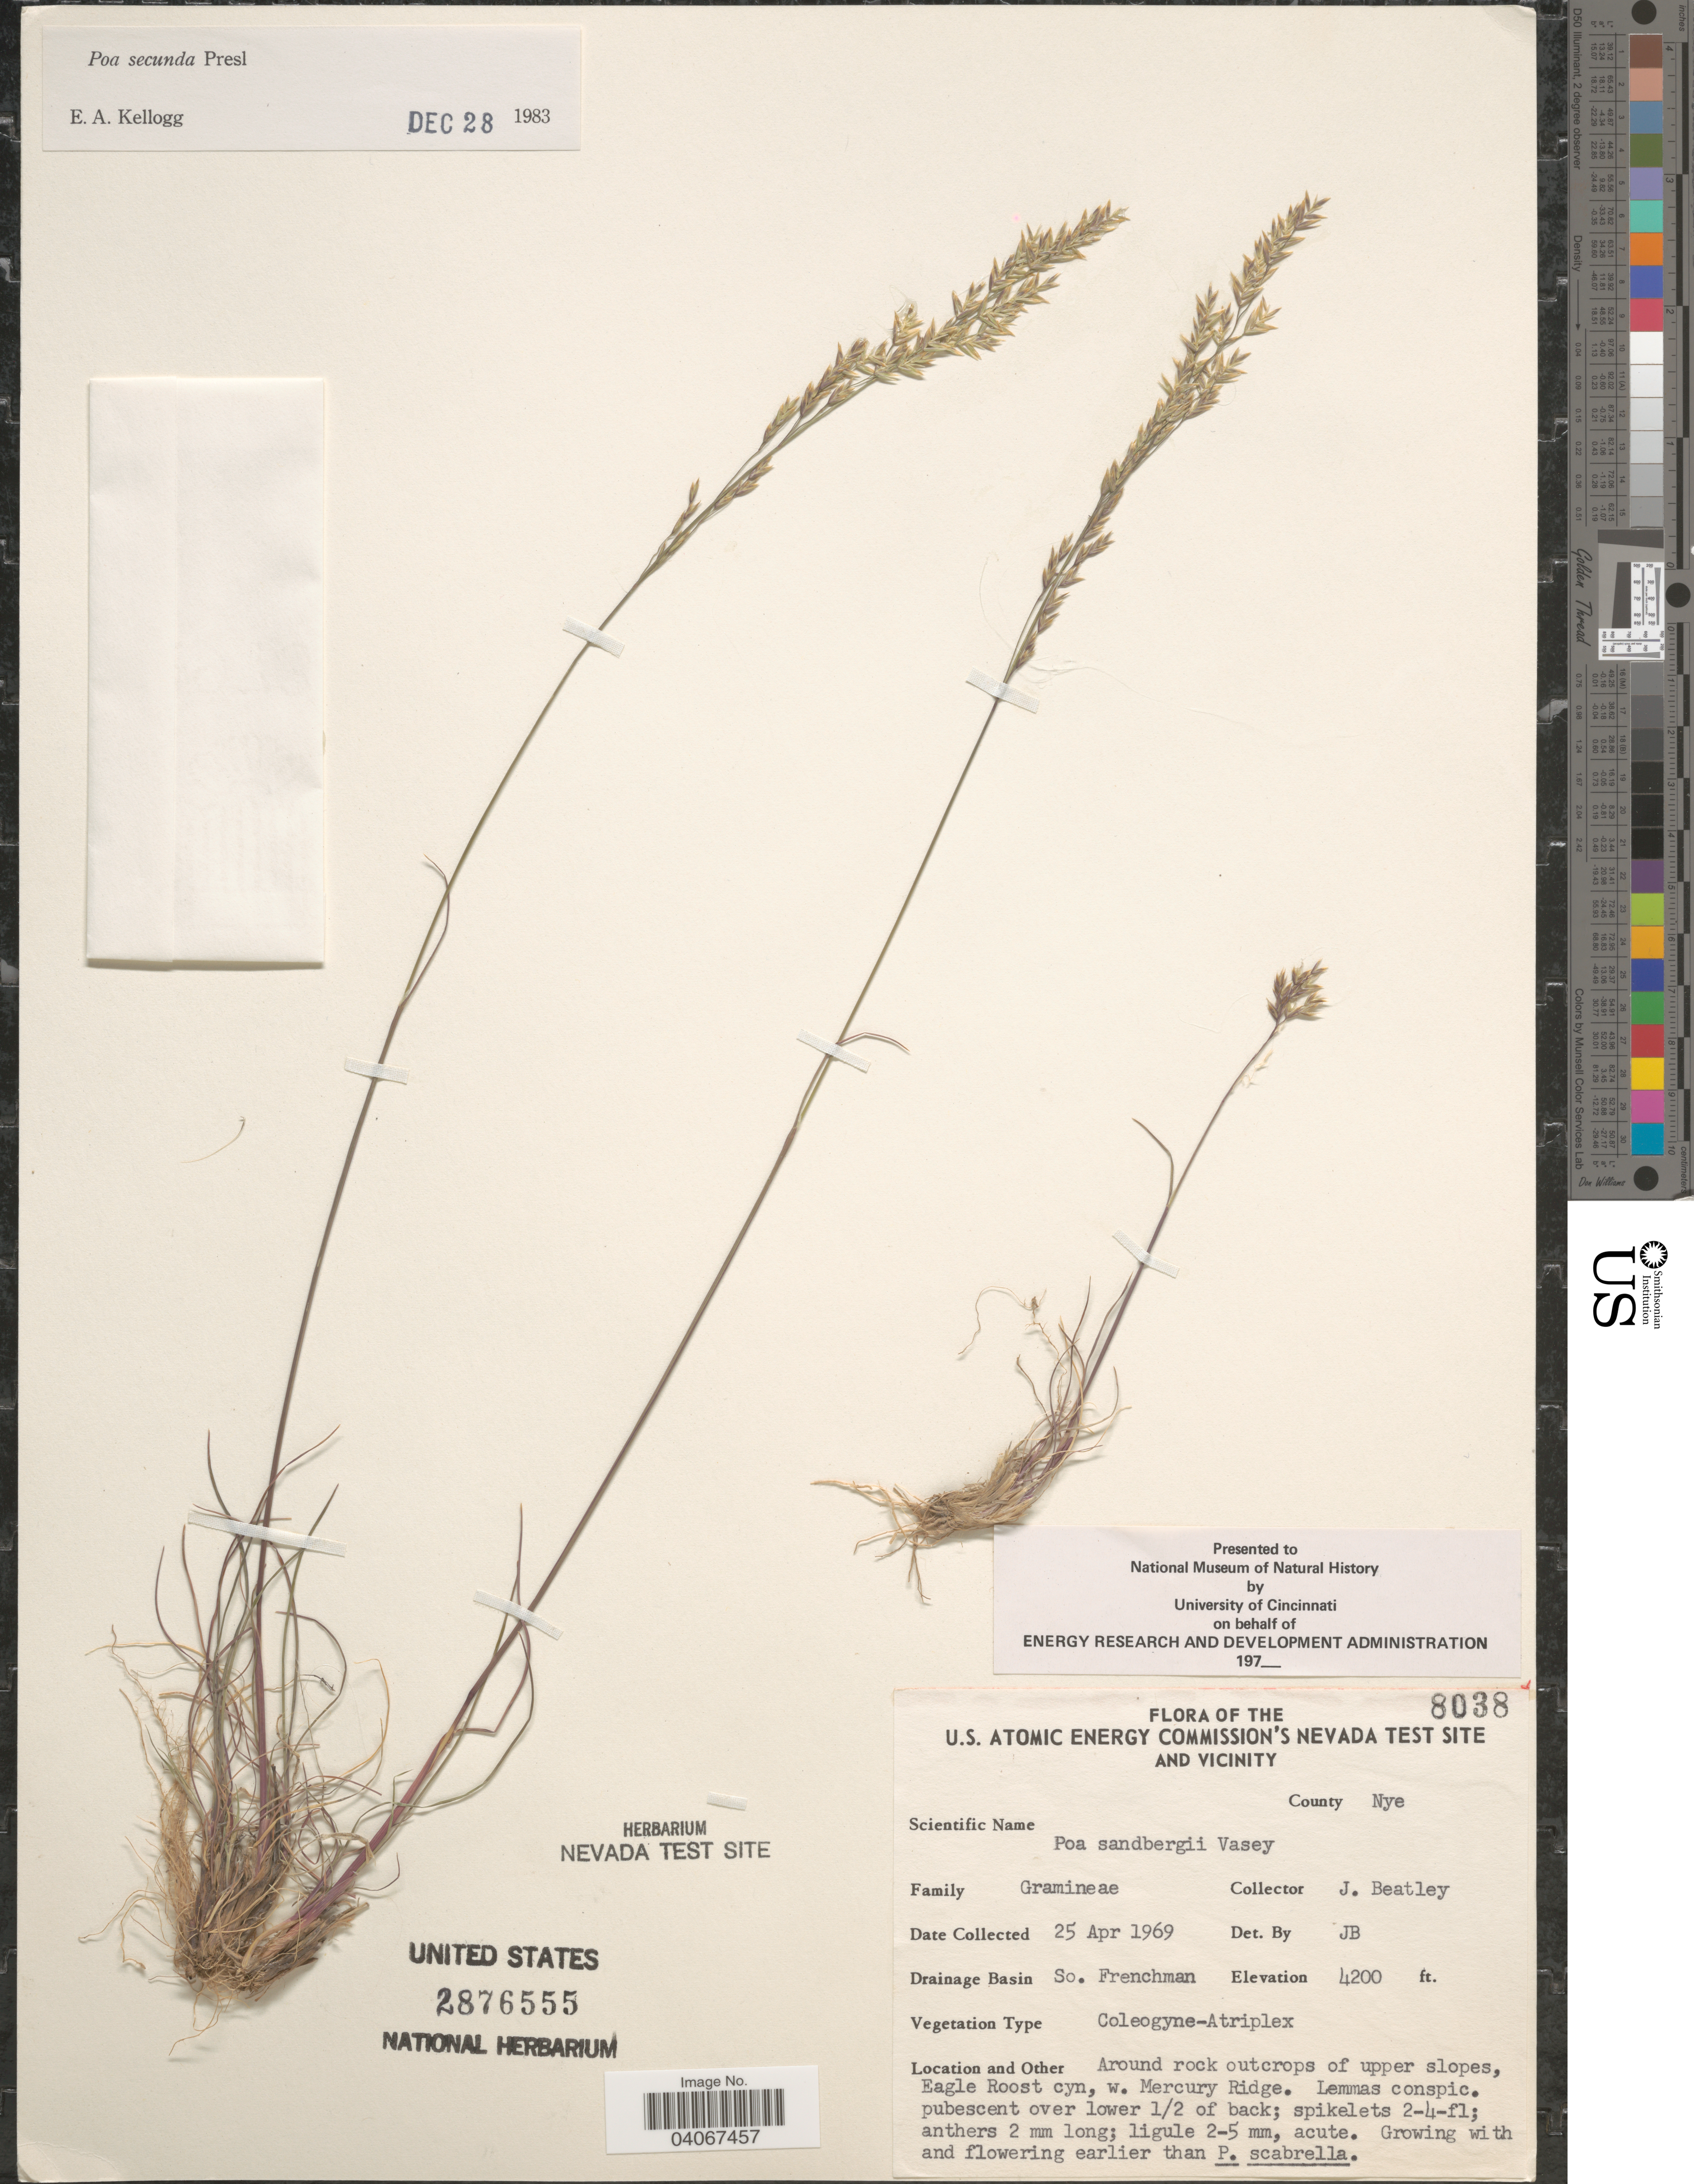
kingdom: Plantae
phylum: Tracheophyta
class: Liliopsida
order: Poales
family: Poaceae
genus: Poa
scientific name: Poa secunda subsp. secunda var. secunda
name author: J. Presl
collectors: J. C. Beatley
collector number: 8038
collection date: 1969-04-25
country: United States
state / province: Nevada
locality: The U.S. Atomic Energy Commission's Nevada Test Site and Vicinity. County Nye. Drainage Basin So. Frenchman. Around rock outcrops of upper slopes, Eagle Roost cyn, w. Mercury Ridge.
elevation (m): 1280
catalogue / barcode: US 2876555